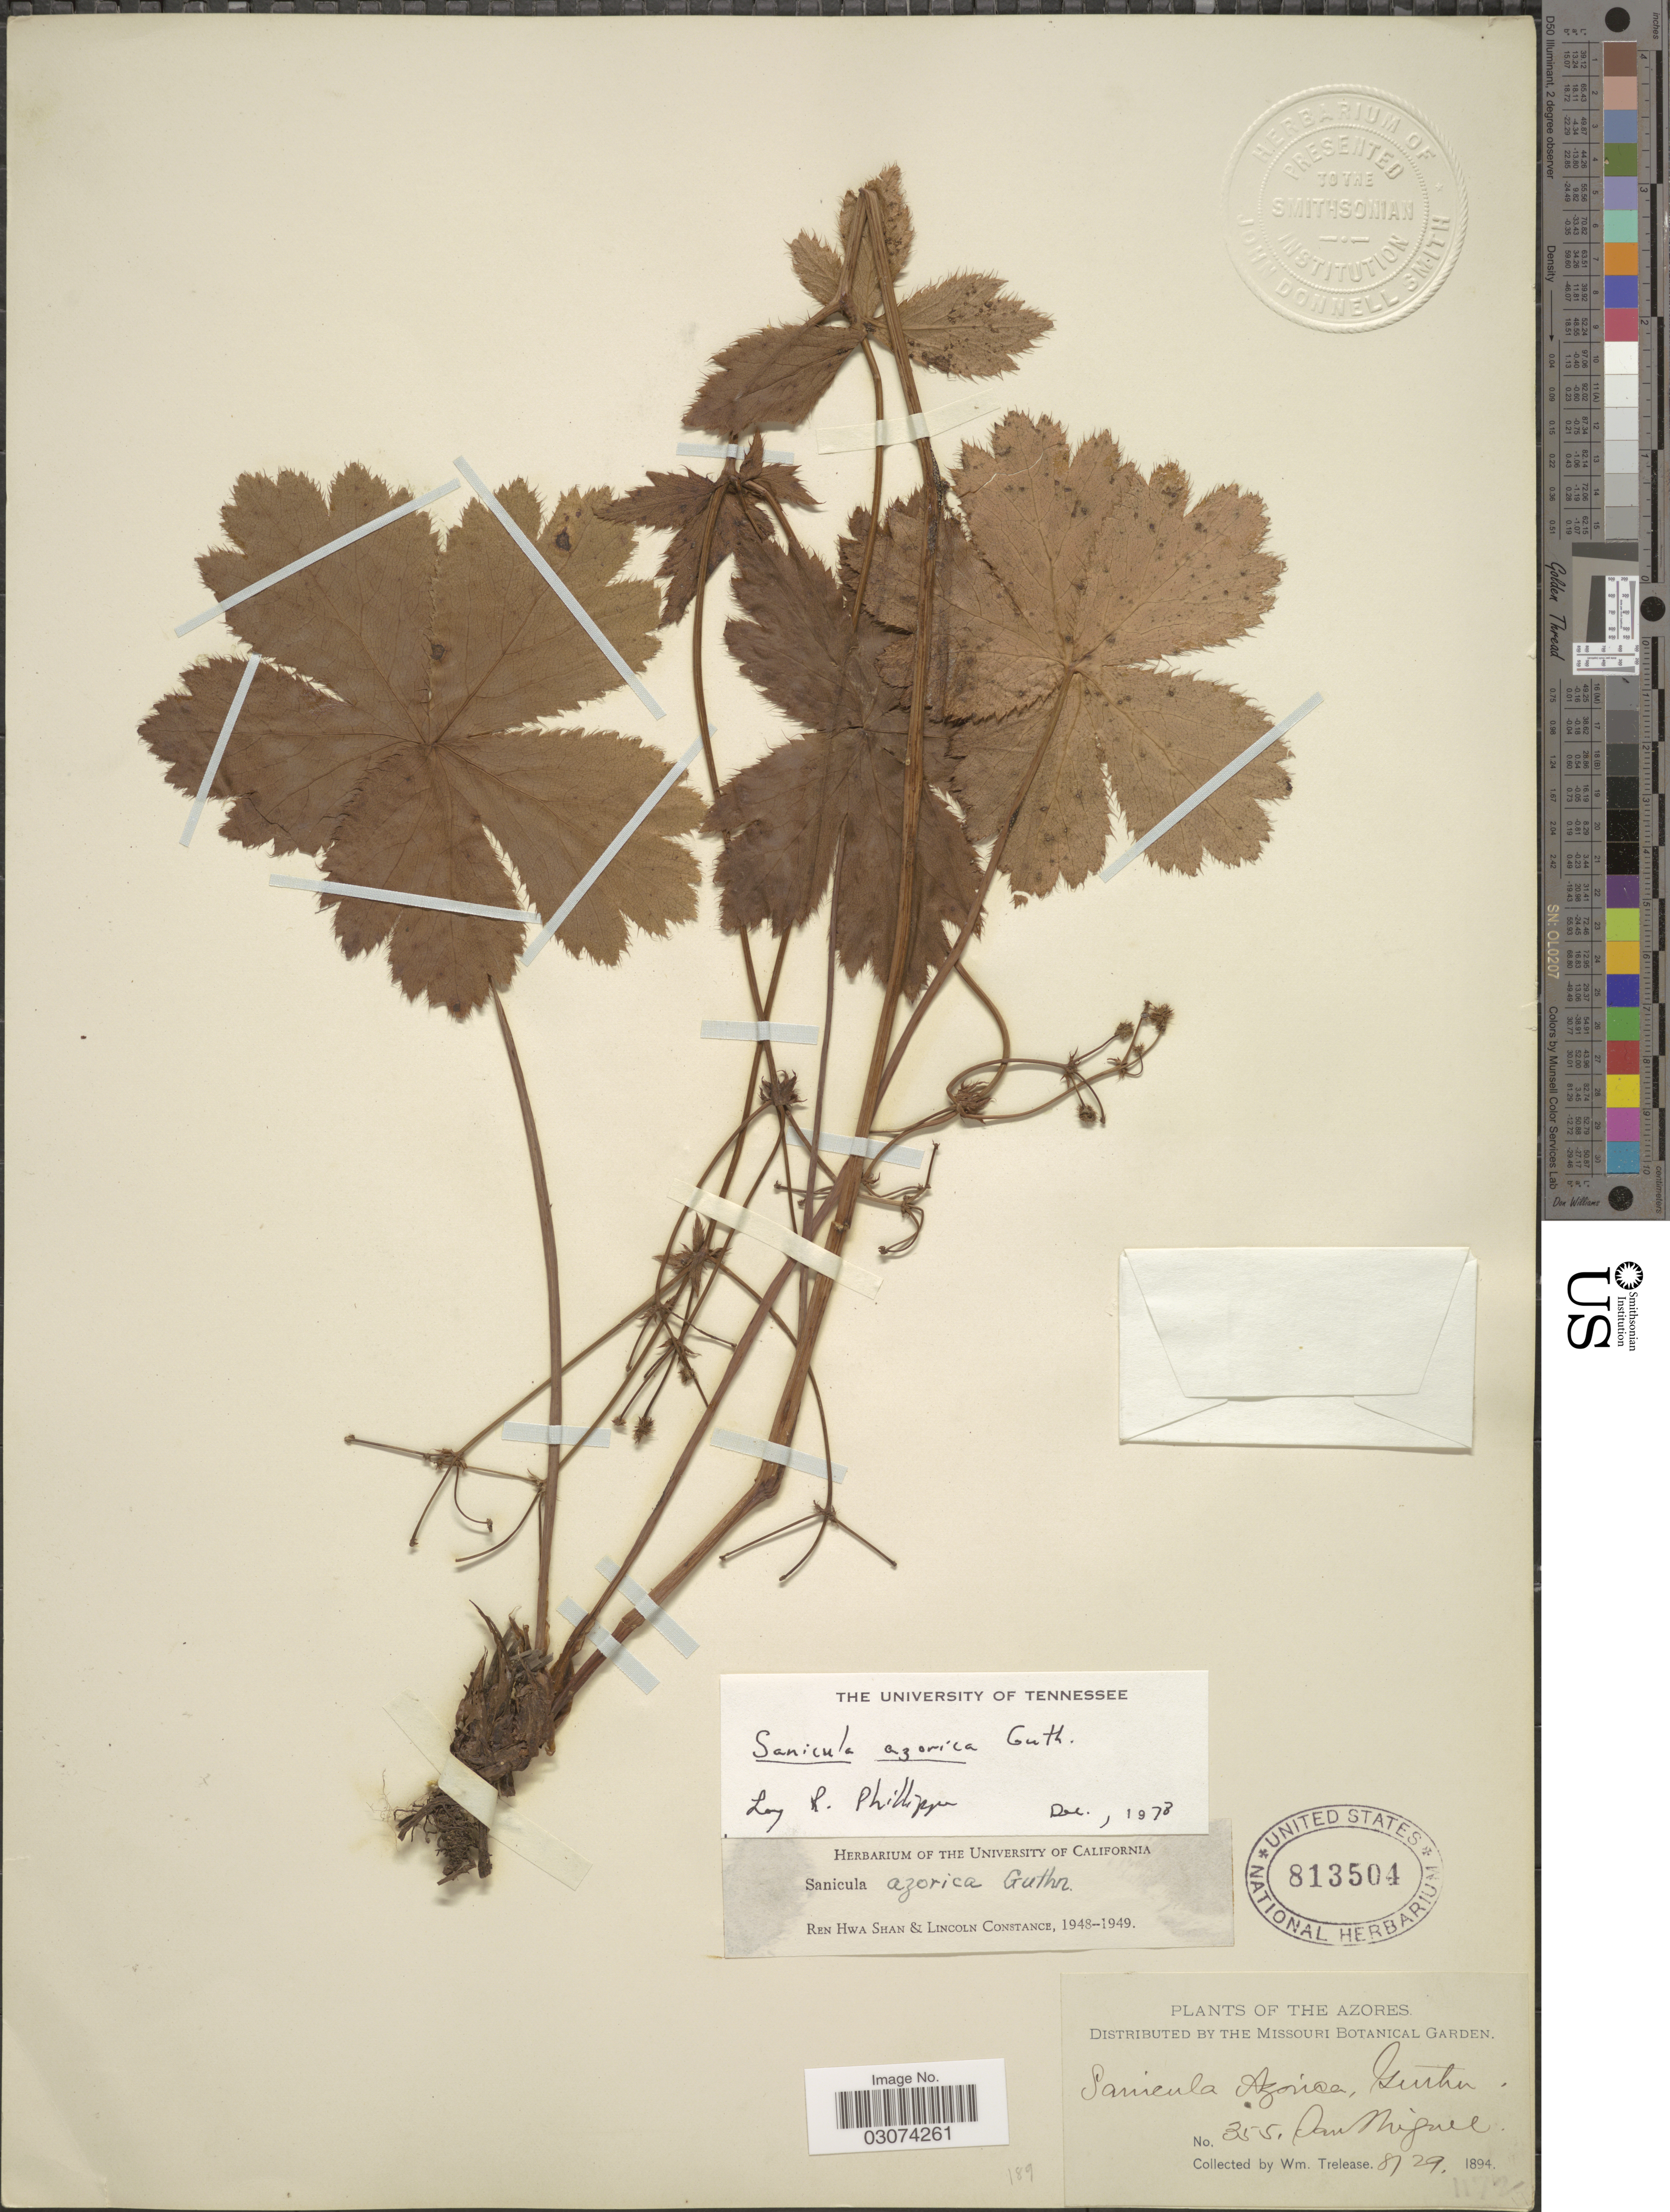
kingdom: Plantae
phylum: Tracheophyta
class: Magnoliopsida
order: Apiales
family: Apiaceae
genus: Sanicula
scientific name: Sanicula azorica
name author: Guthnick ex Seub.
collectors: W. Trelease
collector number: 1172?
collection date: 1894-08-29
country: Portugal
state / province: Azores (Aut. Reg.)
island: São Miguel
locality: San Miguel.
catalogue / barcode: US 813504